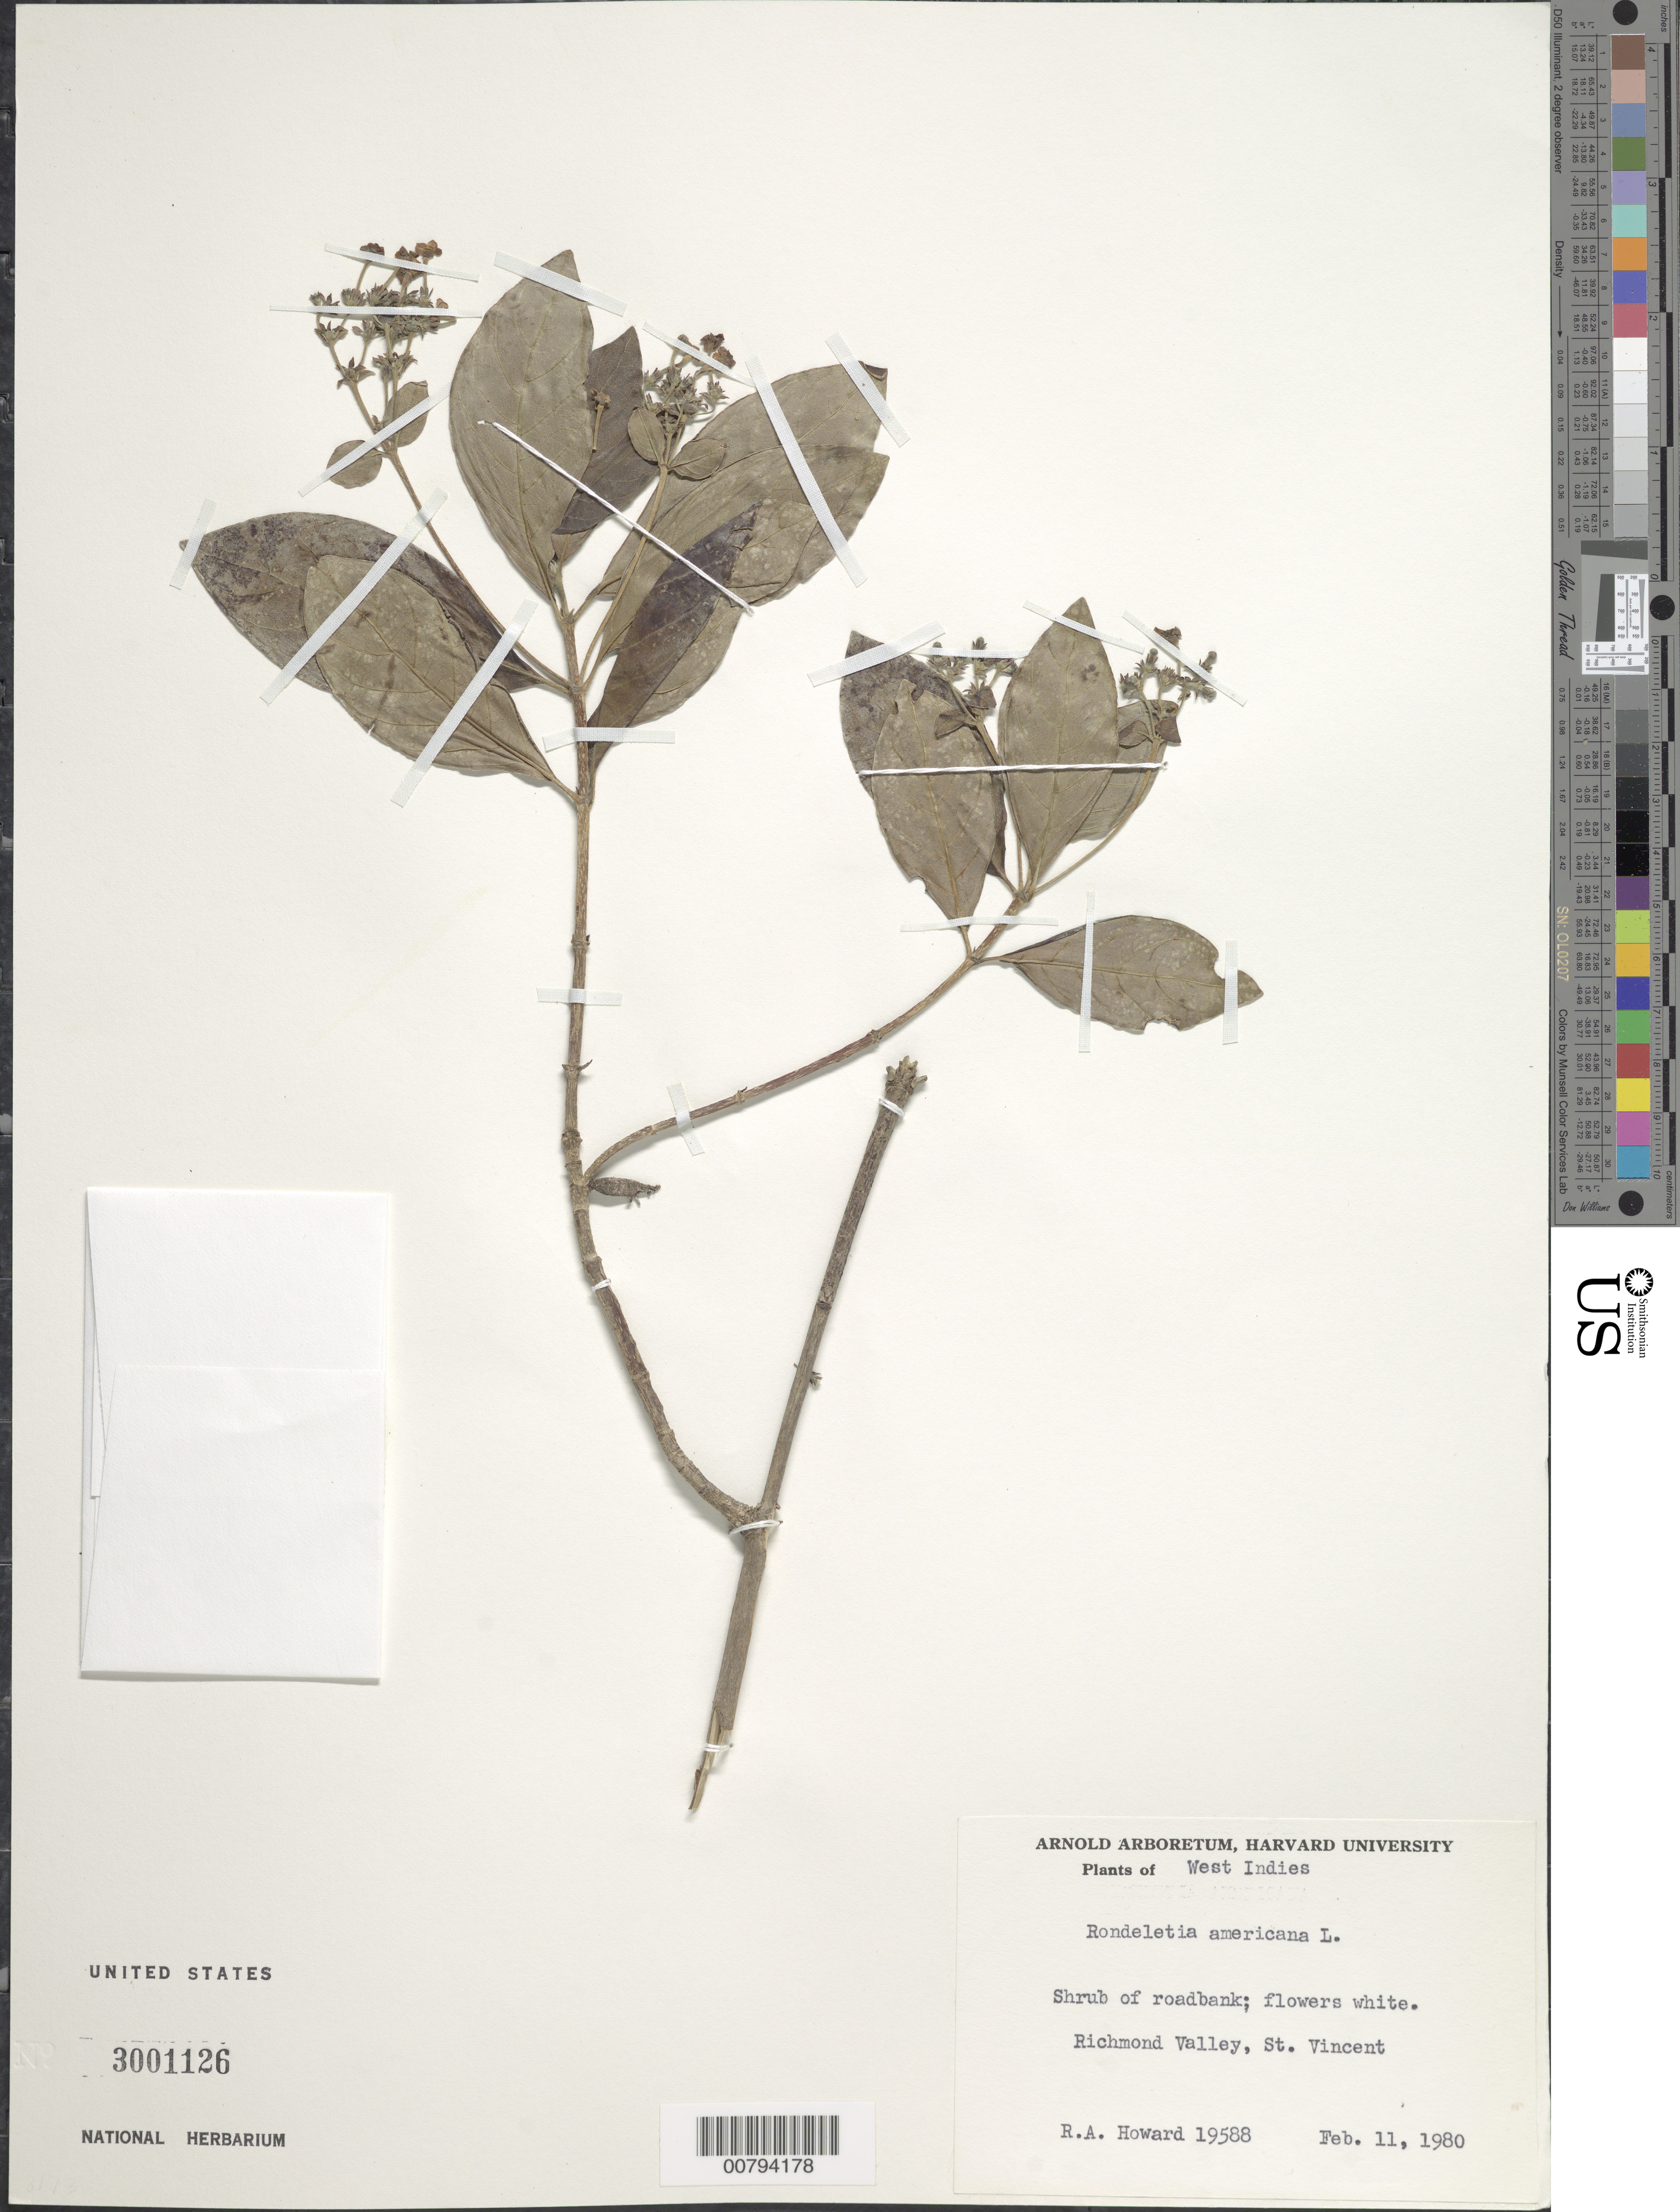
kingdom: Plantae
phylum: Tracheophyta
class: Magnoliopsida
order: Gentianales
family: Rubiaceae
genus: Rondeletia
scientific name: Rondeletia americana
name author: L.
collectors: R. A. Howard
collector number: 19588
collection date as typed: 11 Feb 1980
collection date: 1980-02-11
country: St. Vincent - Grenadines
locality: Richmond Valley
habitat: Roadbank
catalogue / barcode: US 3001126